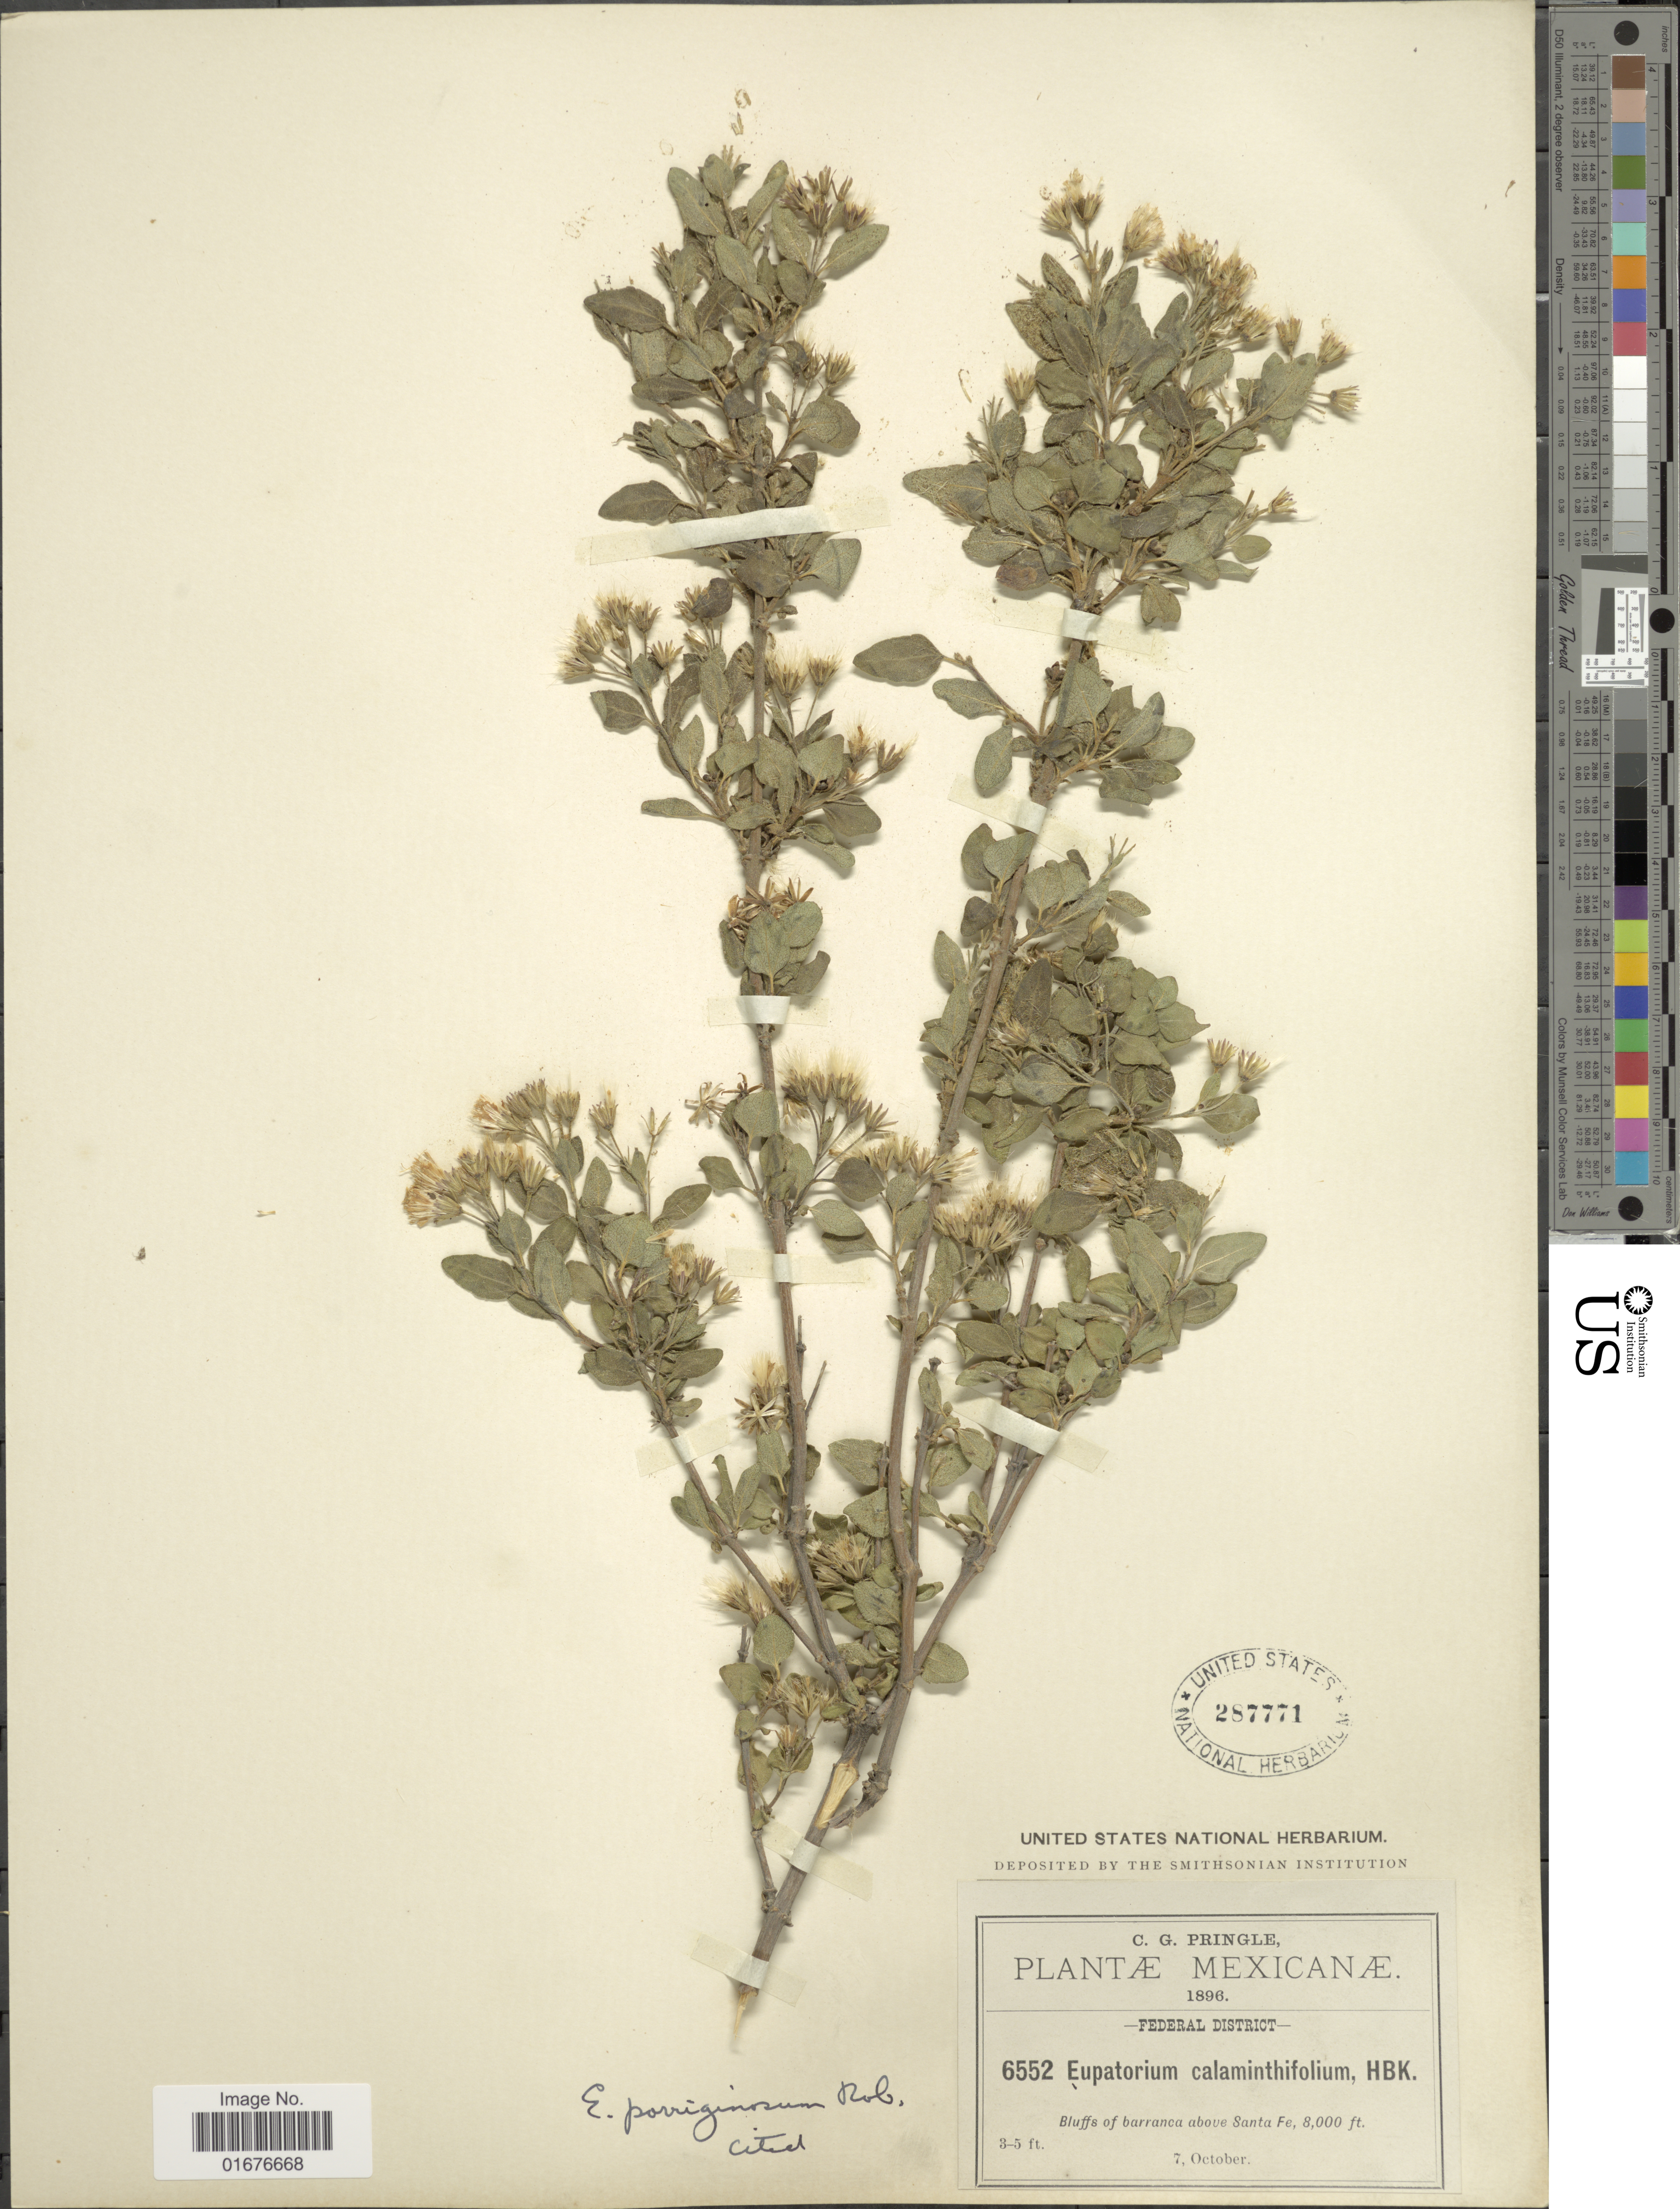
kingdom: Plantae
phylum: Tracheophyta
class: Magnoliopsida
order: Asterales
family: Asteraceae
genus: Ageratina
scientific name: Ageratina porriginosa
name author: (B.L. Rob.) R.M. King & H. Rob.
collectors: C. G. Pringle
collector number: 6552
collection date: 1896-10-07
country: Mexico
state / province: Distrito Federal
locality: Bluffs of barranca above Santa Fe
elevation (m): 2438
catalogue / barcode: US 28771